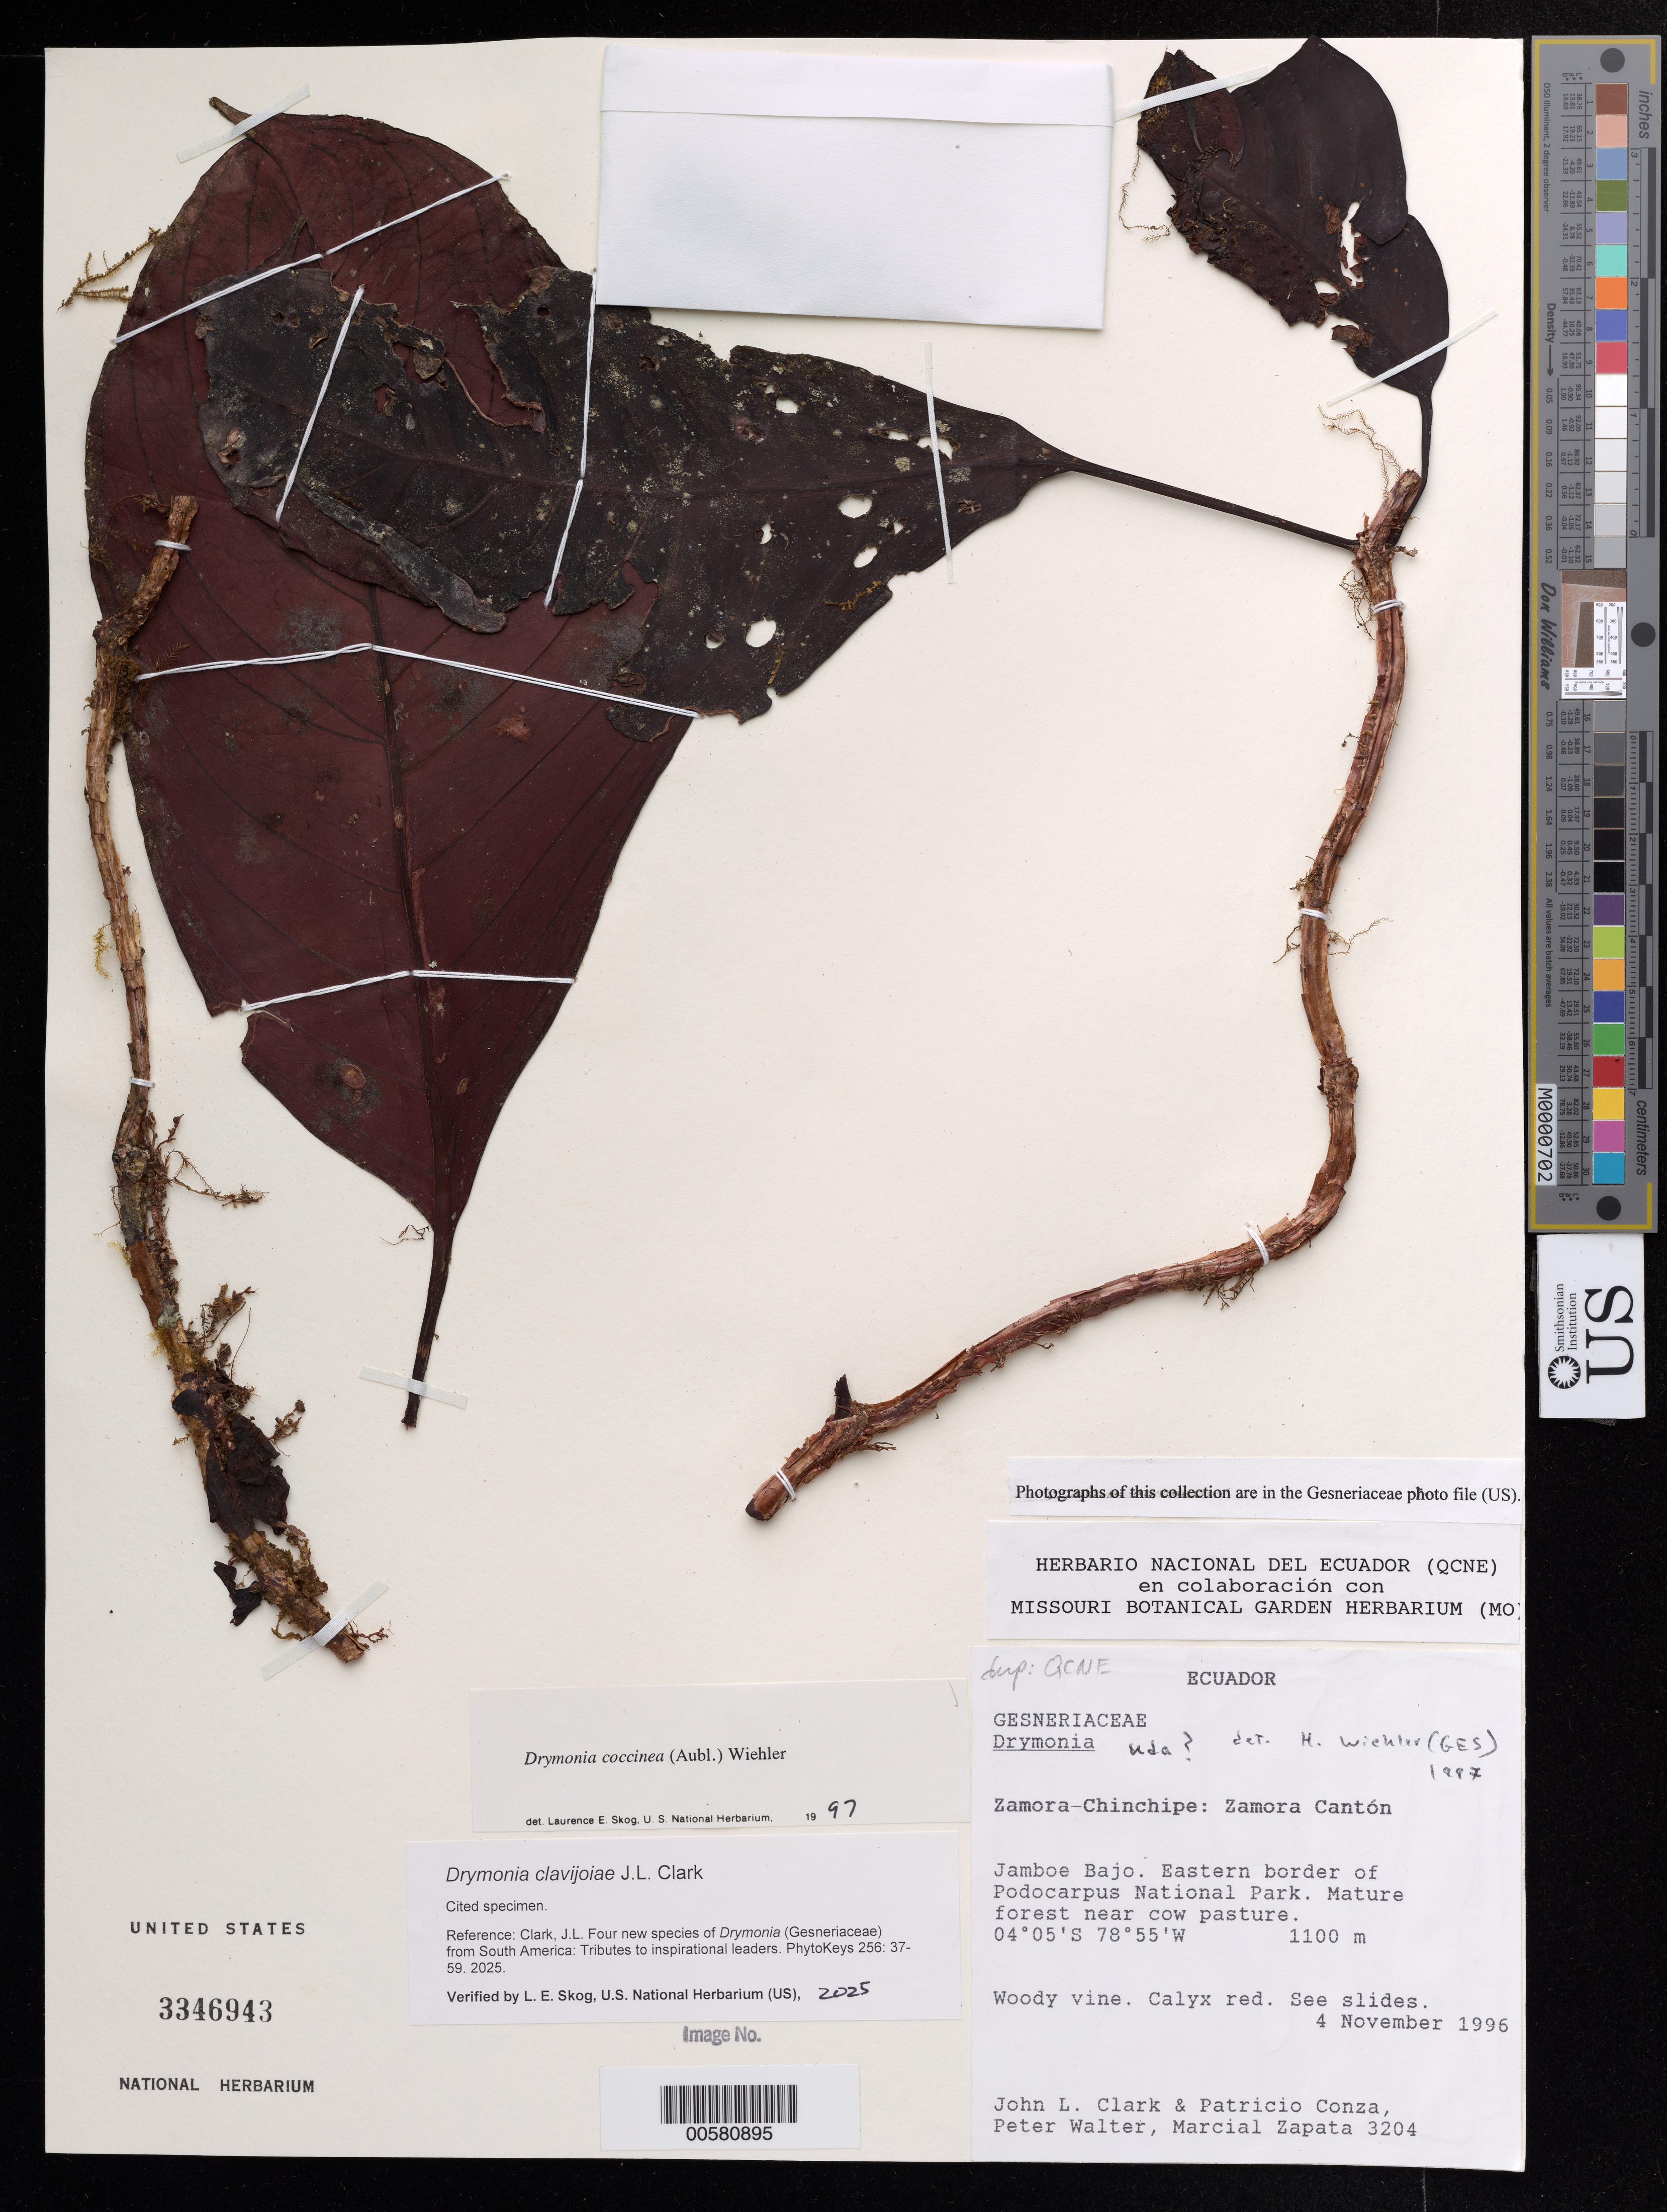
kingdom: Plantae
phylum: Tracheophyta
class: Magnoliopsida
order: Lamiales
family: Gesneriaceae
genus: Drymonia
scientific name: Drymonia clavijoiae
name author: J.L. Clark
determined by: Skog, Laurence E.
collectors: J. L. Clark, P. Conza, P. Walter & M. Zapata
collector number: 3204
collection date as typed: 04 Nov 1996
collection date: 1996-11-04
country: Ecuador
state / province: Zamora-Chinchipe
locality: Zamora Cantón. Jamboe Bajo, eastern border of Podocarpus National Park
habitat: Mature forest near cow pasture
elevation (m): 1100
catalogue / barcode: US 3346943